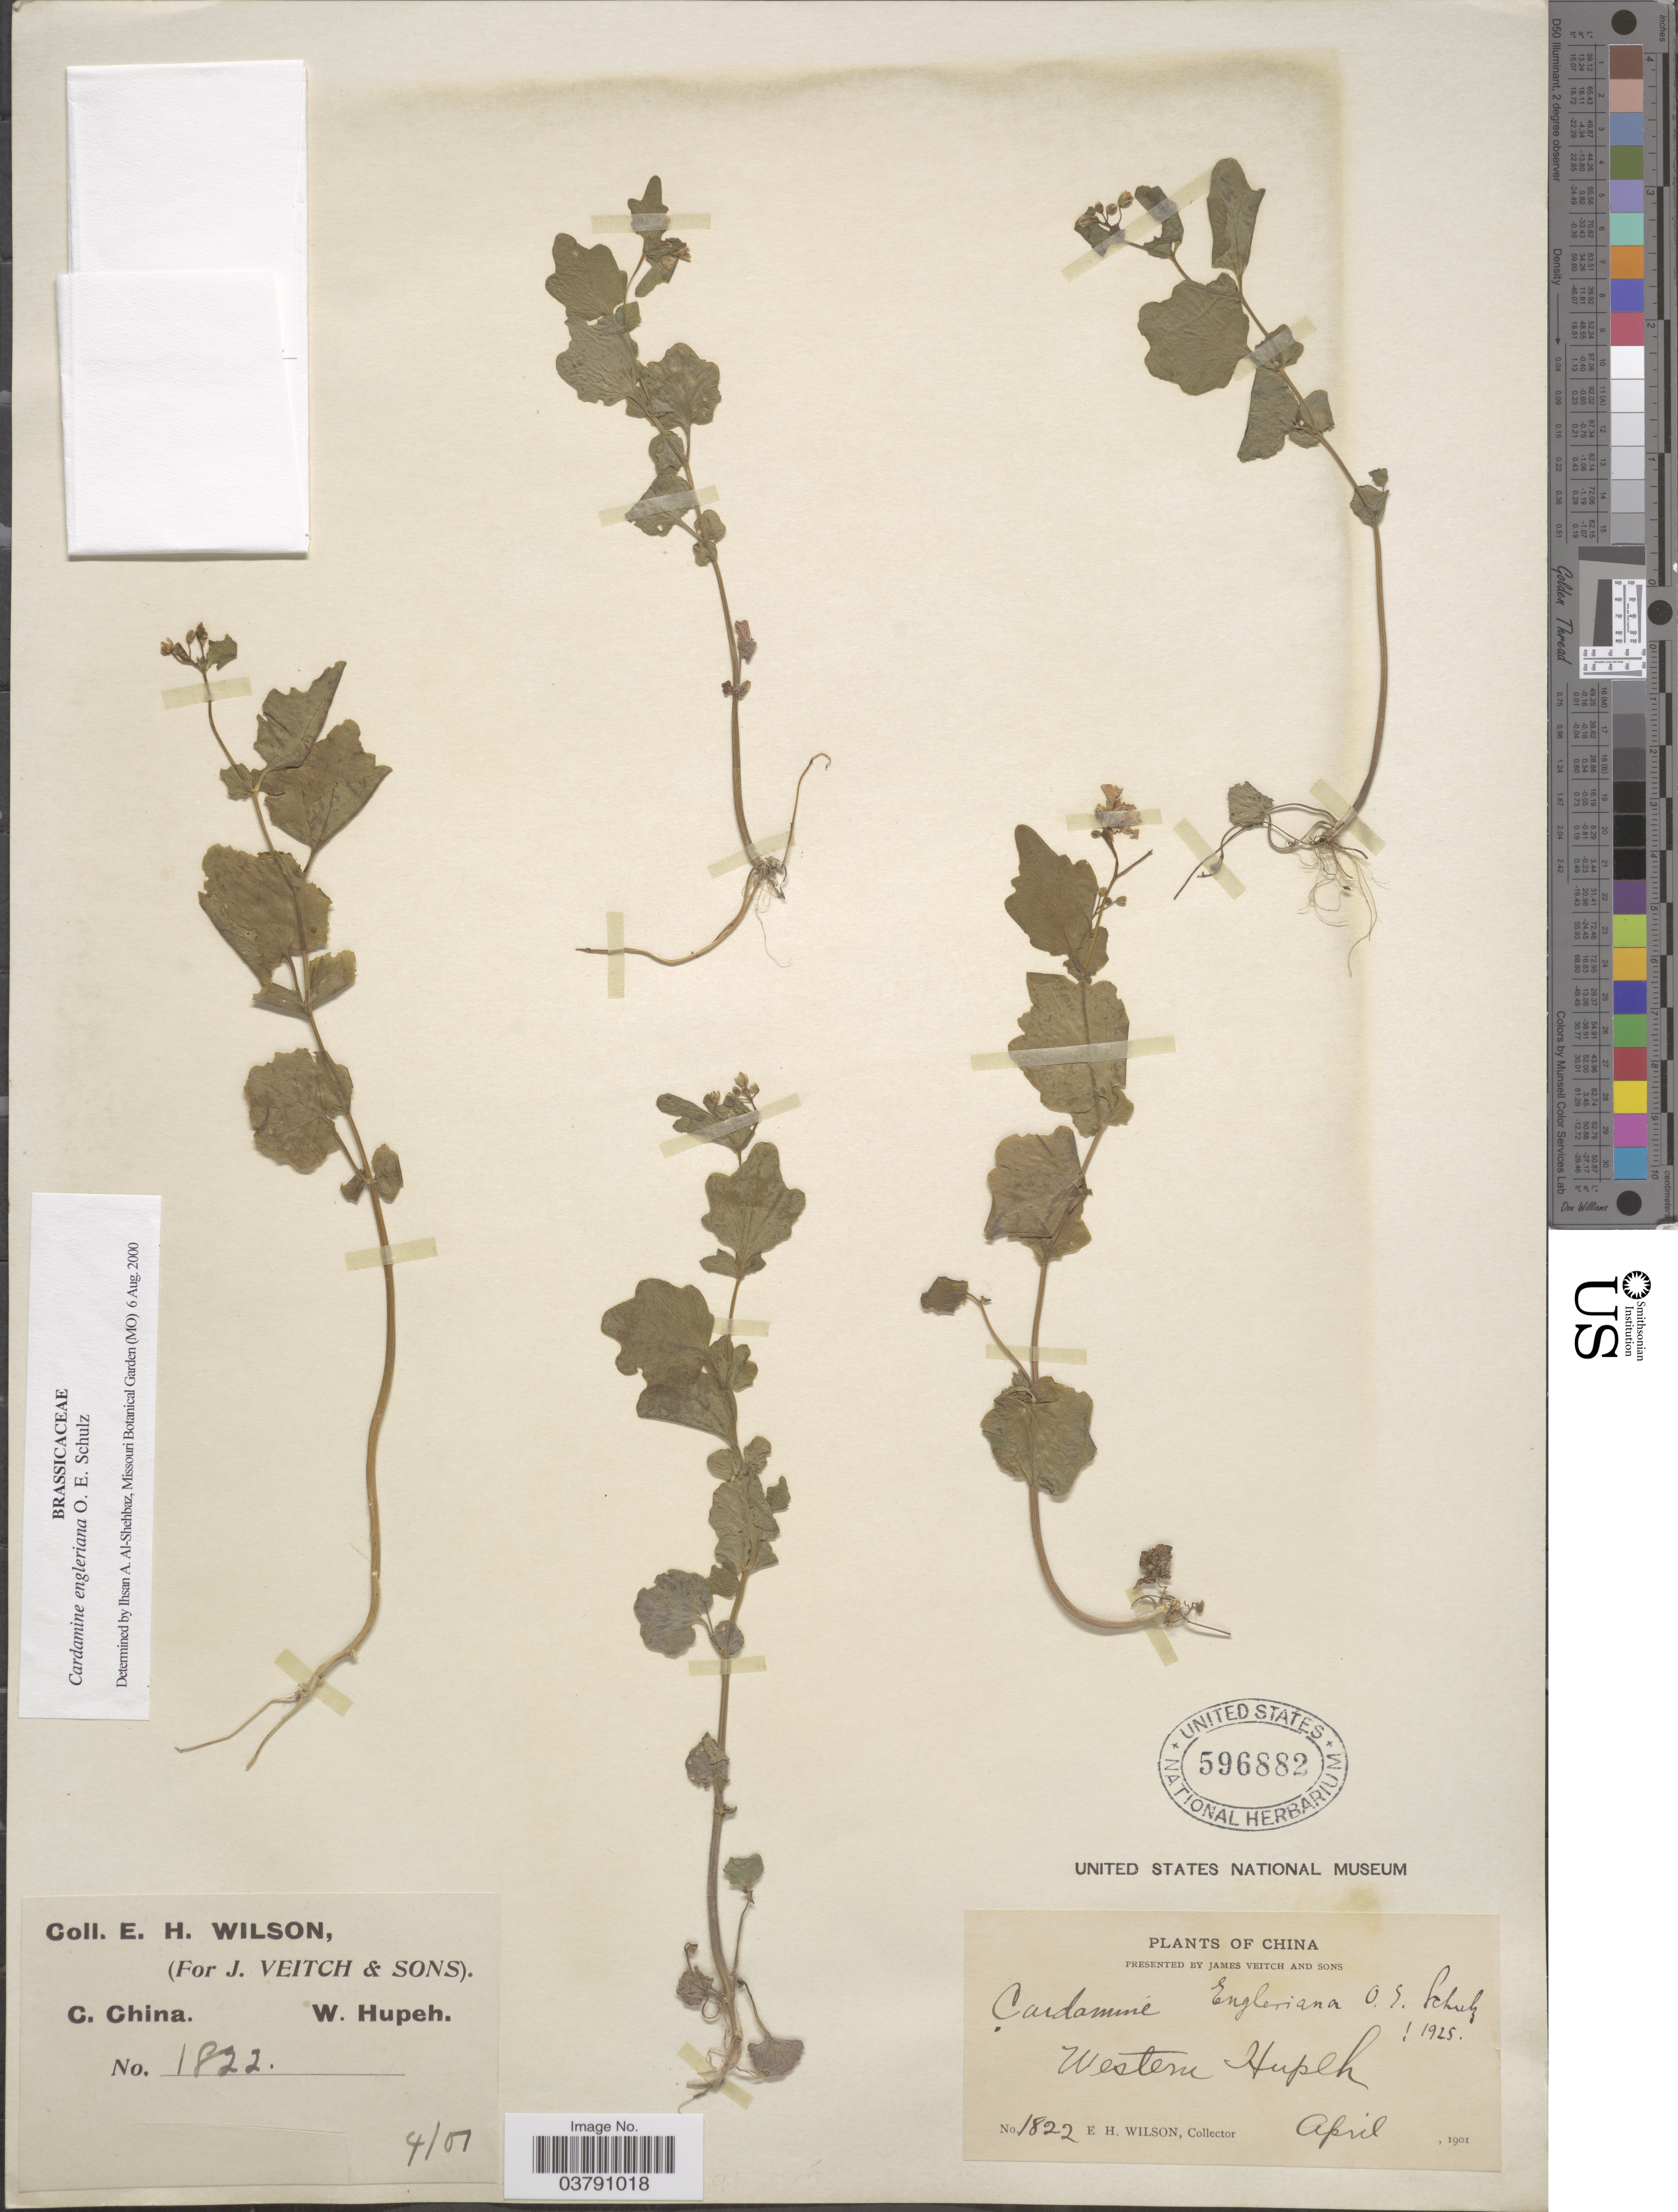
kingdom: Plantae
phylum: Tracheophyta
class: Magnoliopsida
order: Brassicales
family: Brassicaceae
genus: Cardamine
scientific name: Cardamine engleriana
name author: O.E. Schulz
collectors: E. Wilson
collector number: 1822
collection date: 1901-04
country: China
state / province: Hubei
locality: C. China, Western Hupeh.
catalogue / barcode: US 596882